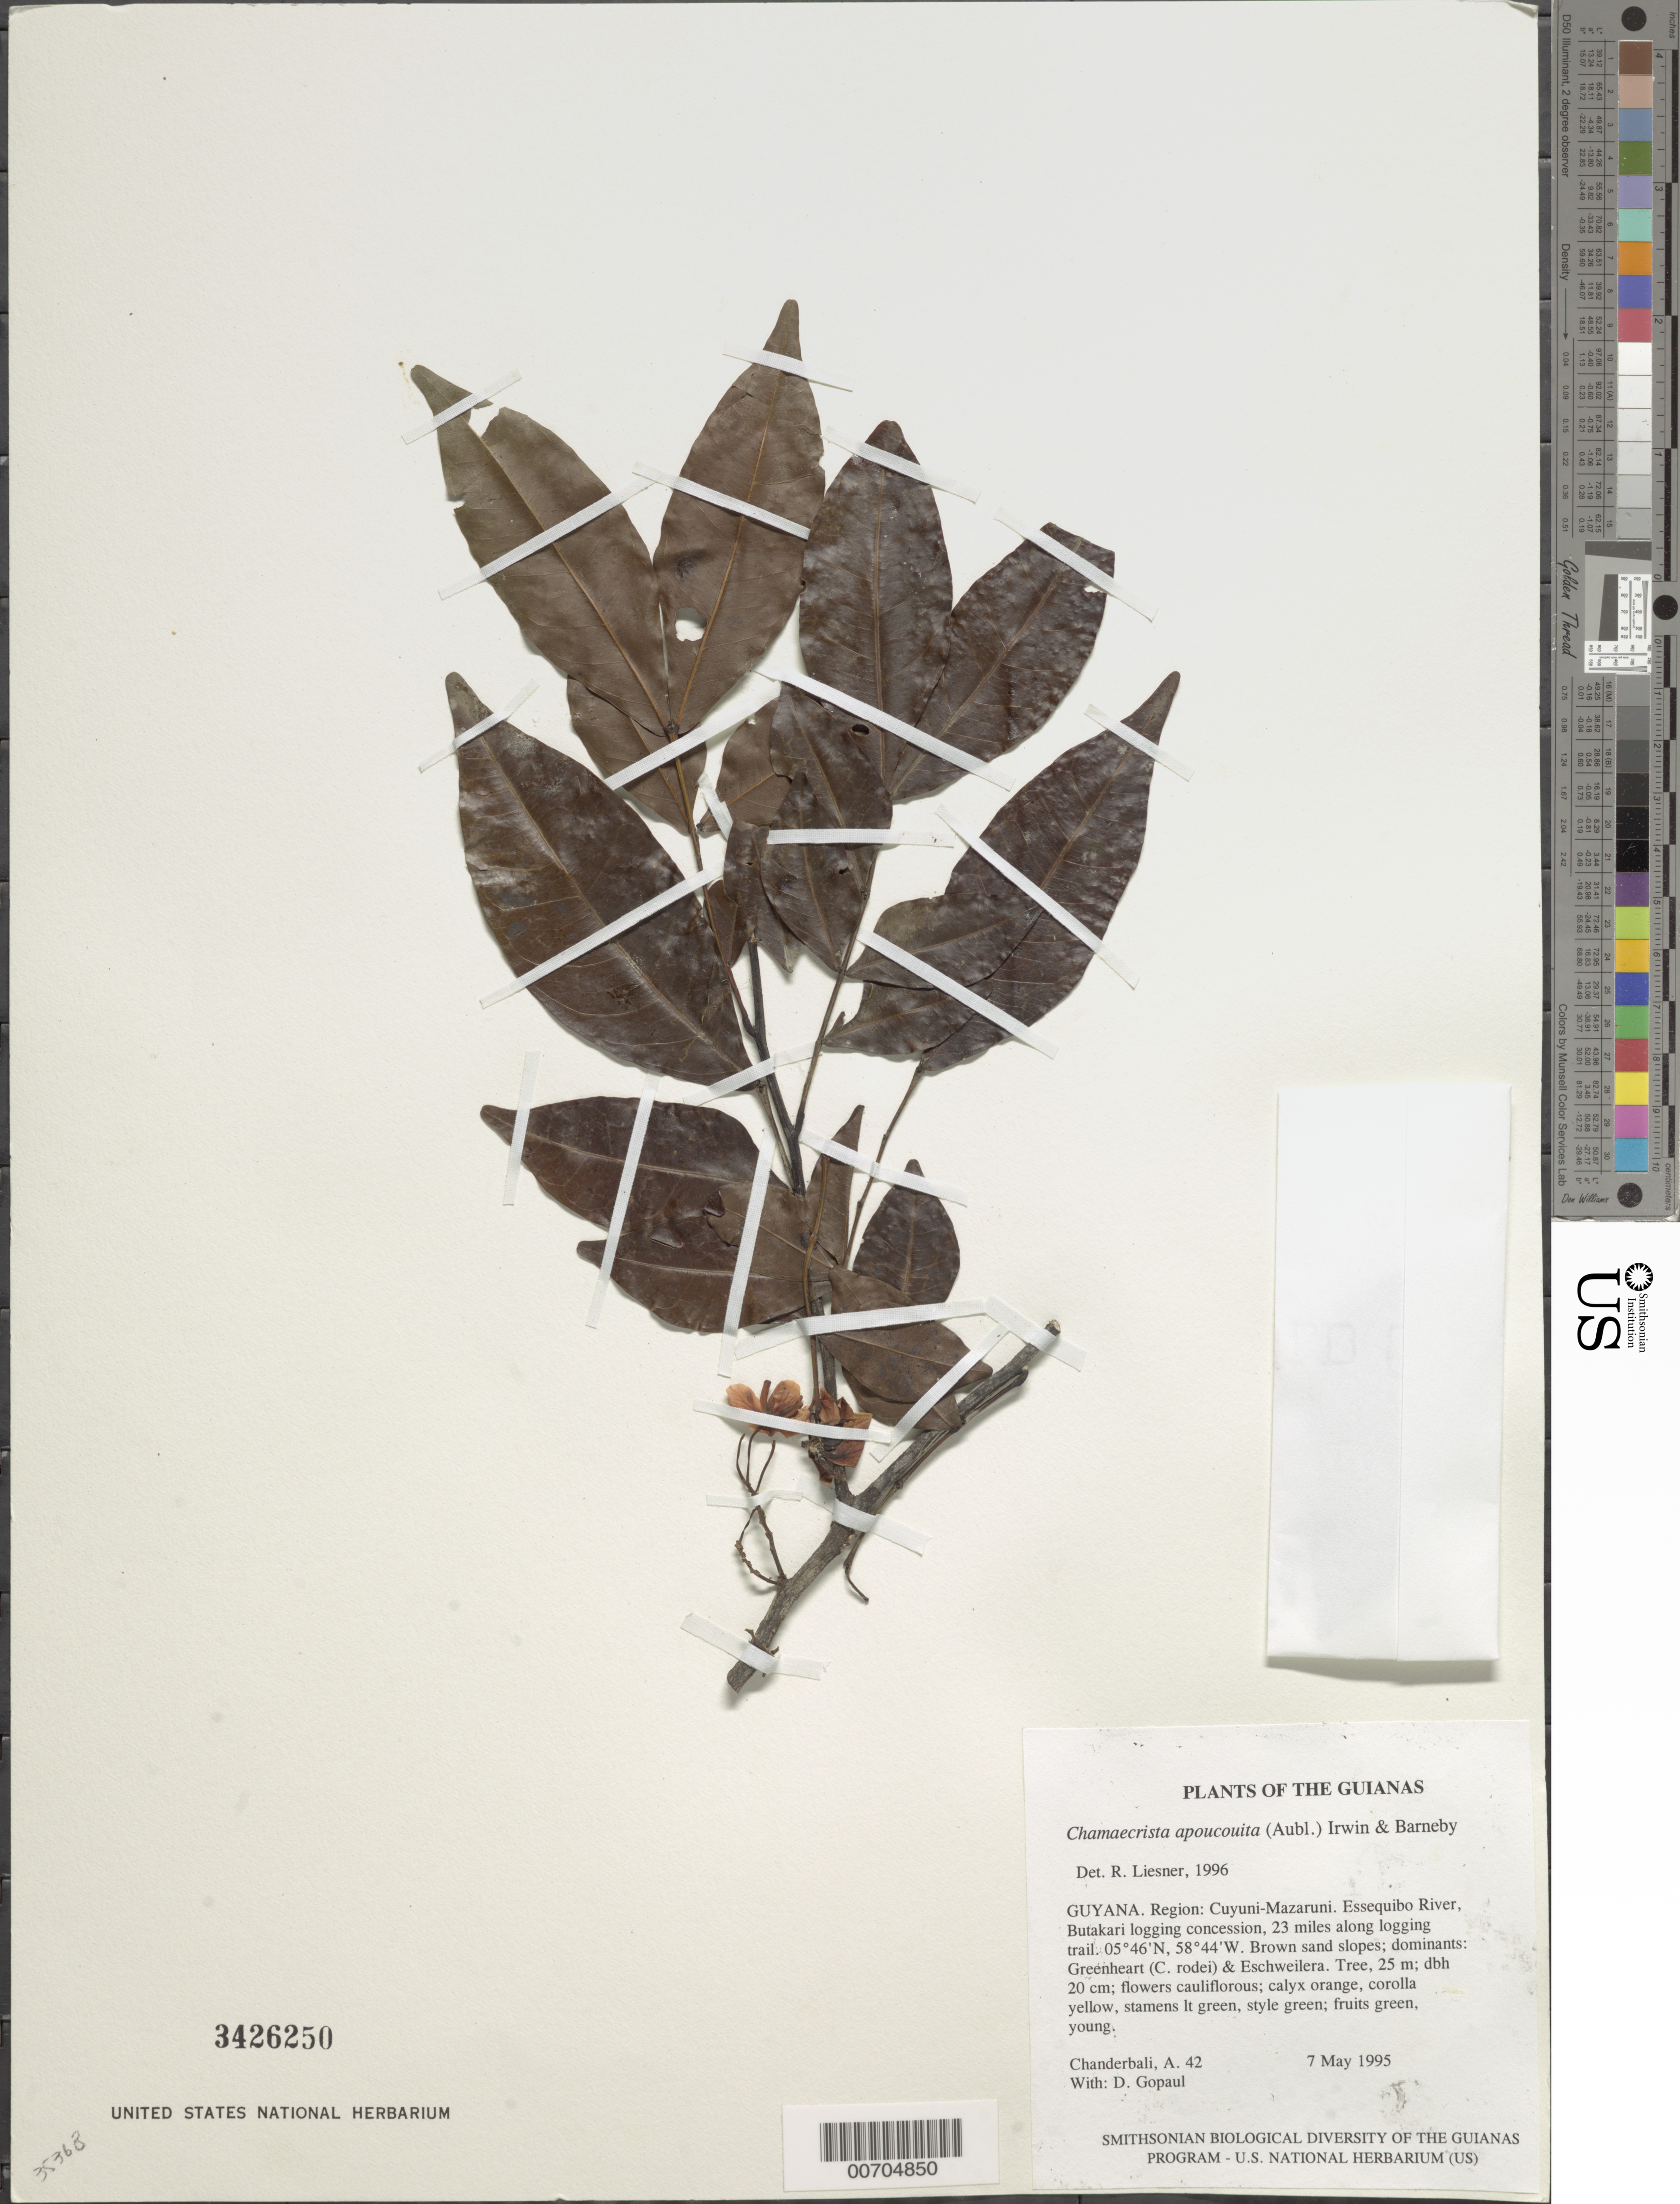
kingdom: Plantae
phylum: Tracheophyta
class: Magnoliopsida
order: Fabales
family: Fabaceae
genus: Chamaecrista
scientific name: Chamaecrista apoucouita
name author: (Aubl.) H.S. Irwin & Barneby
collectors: A. S. Chanderbali & D. Gopaul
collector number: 0042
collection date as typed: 7 May 1995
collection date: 1995-05-07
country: Guyana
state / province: Cuyuni-Mazaruni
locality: Essequibo River, Butakari logging concession, 23 miles along logging trail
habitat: Brown sand slopes; dominants: Greenheart (C. rodei) & Eschweilera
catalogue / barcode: US 3426250